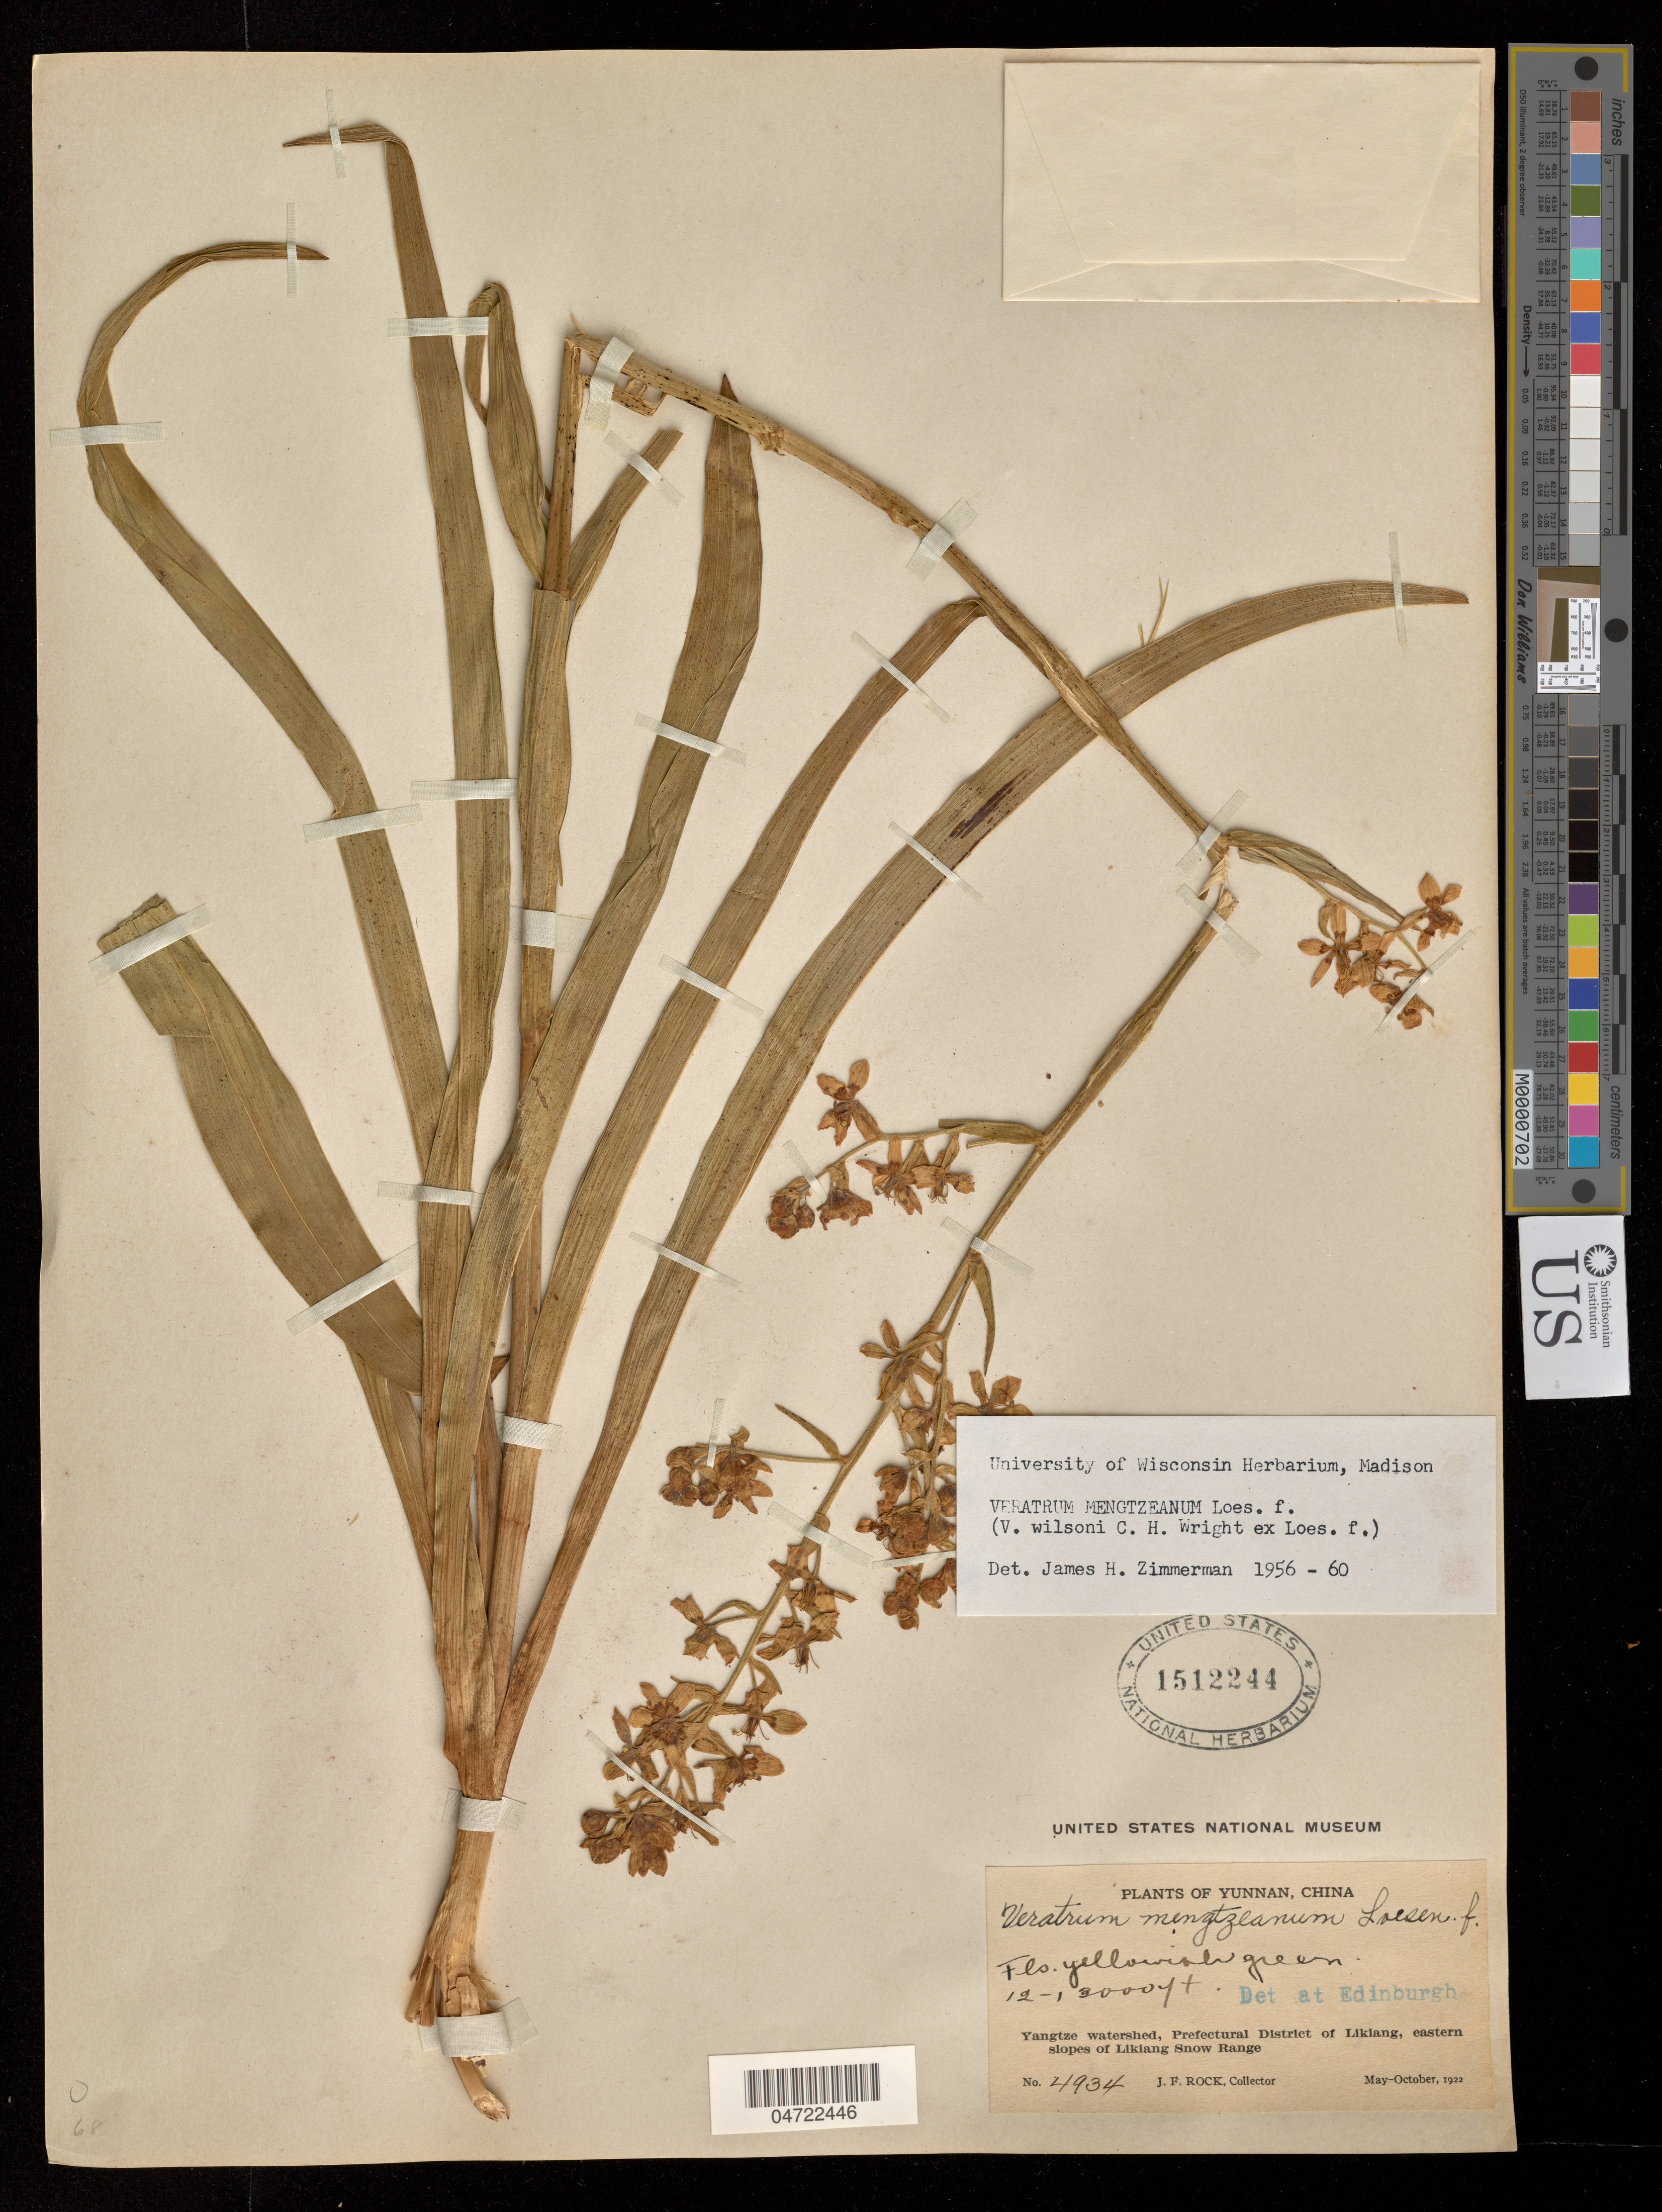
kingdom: Plantae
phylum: Tracheophyta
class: Liliopsida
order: Liliales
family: Melanthiaceae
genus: Veratrum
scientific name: Veratrum mengtzeanum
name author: Loes.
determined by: Zimmerman, James Hall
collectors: J. F. Rock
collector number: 4934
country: China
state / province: Yunnan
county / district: Prefectural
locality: Yangtze watershed, Likiang, eastern slopes of Likiang Snow Range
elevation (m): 2743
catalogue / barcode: US 1512244